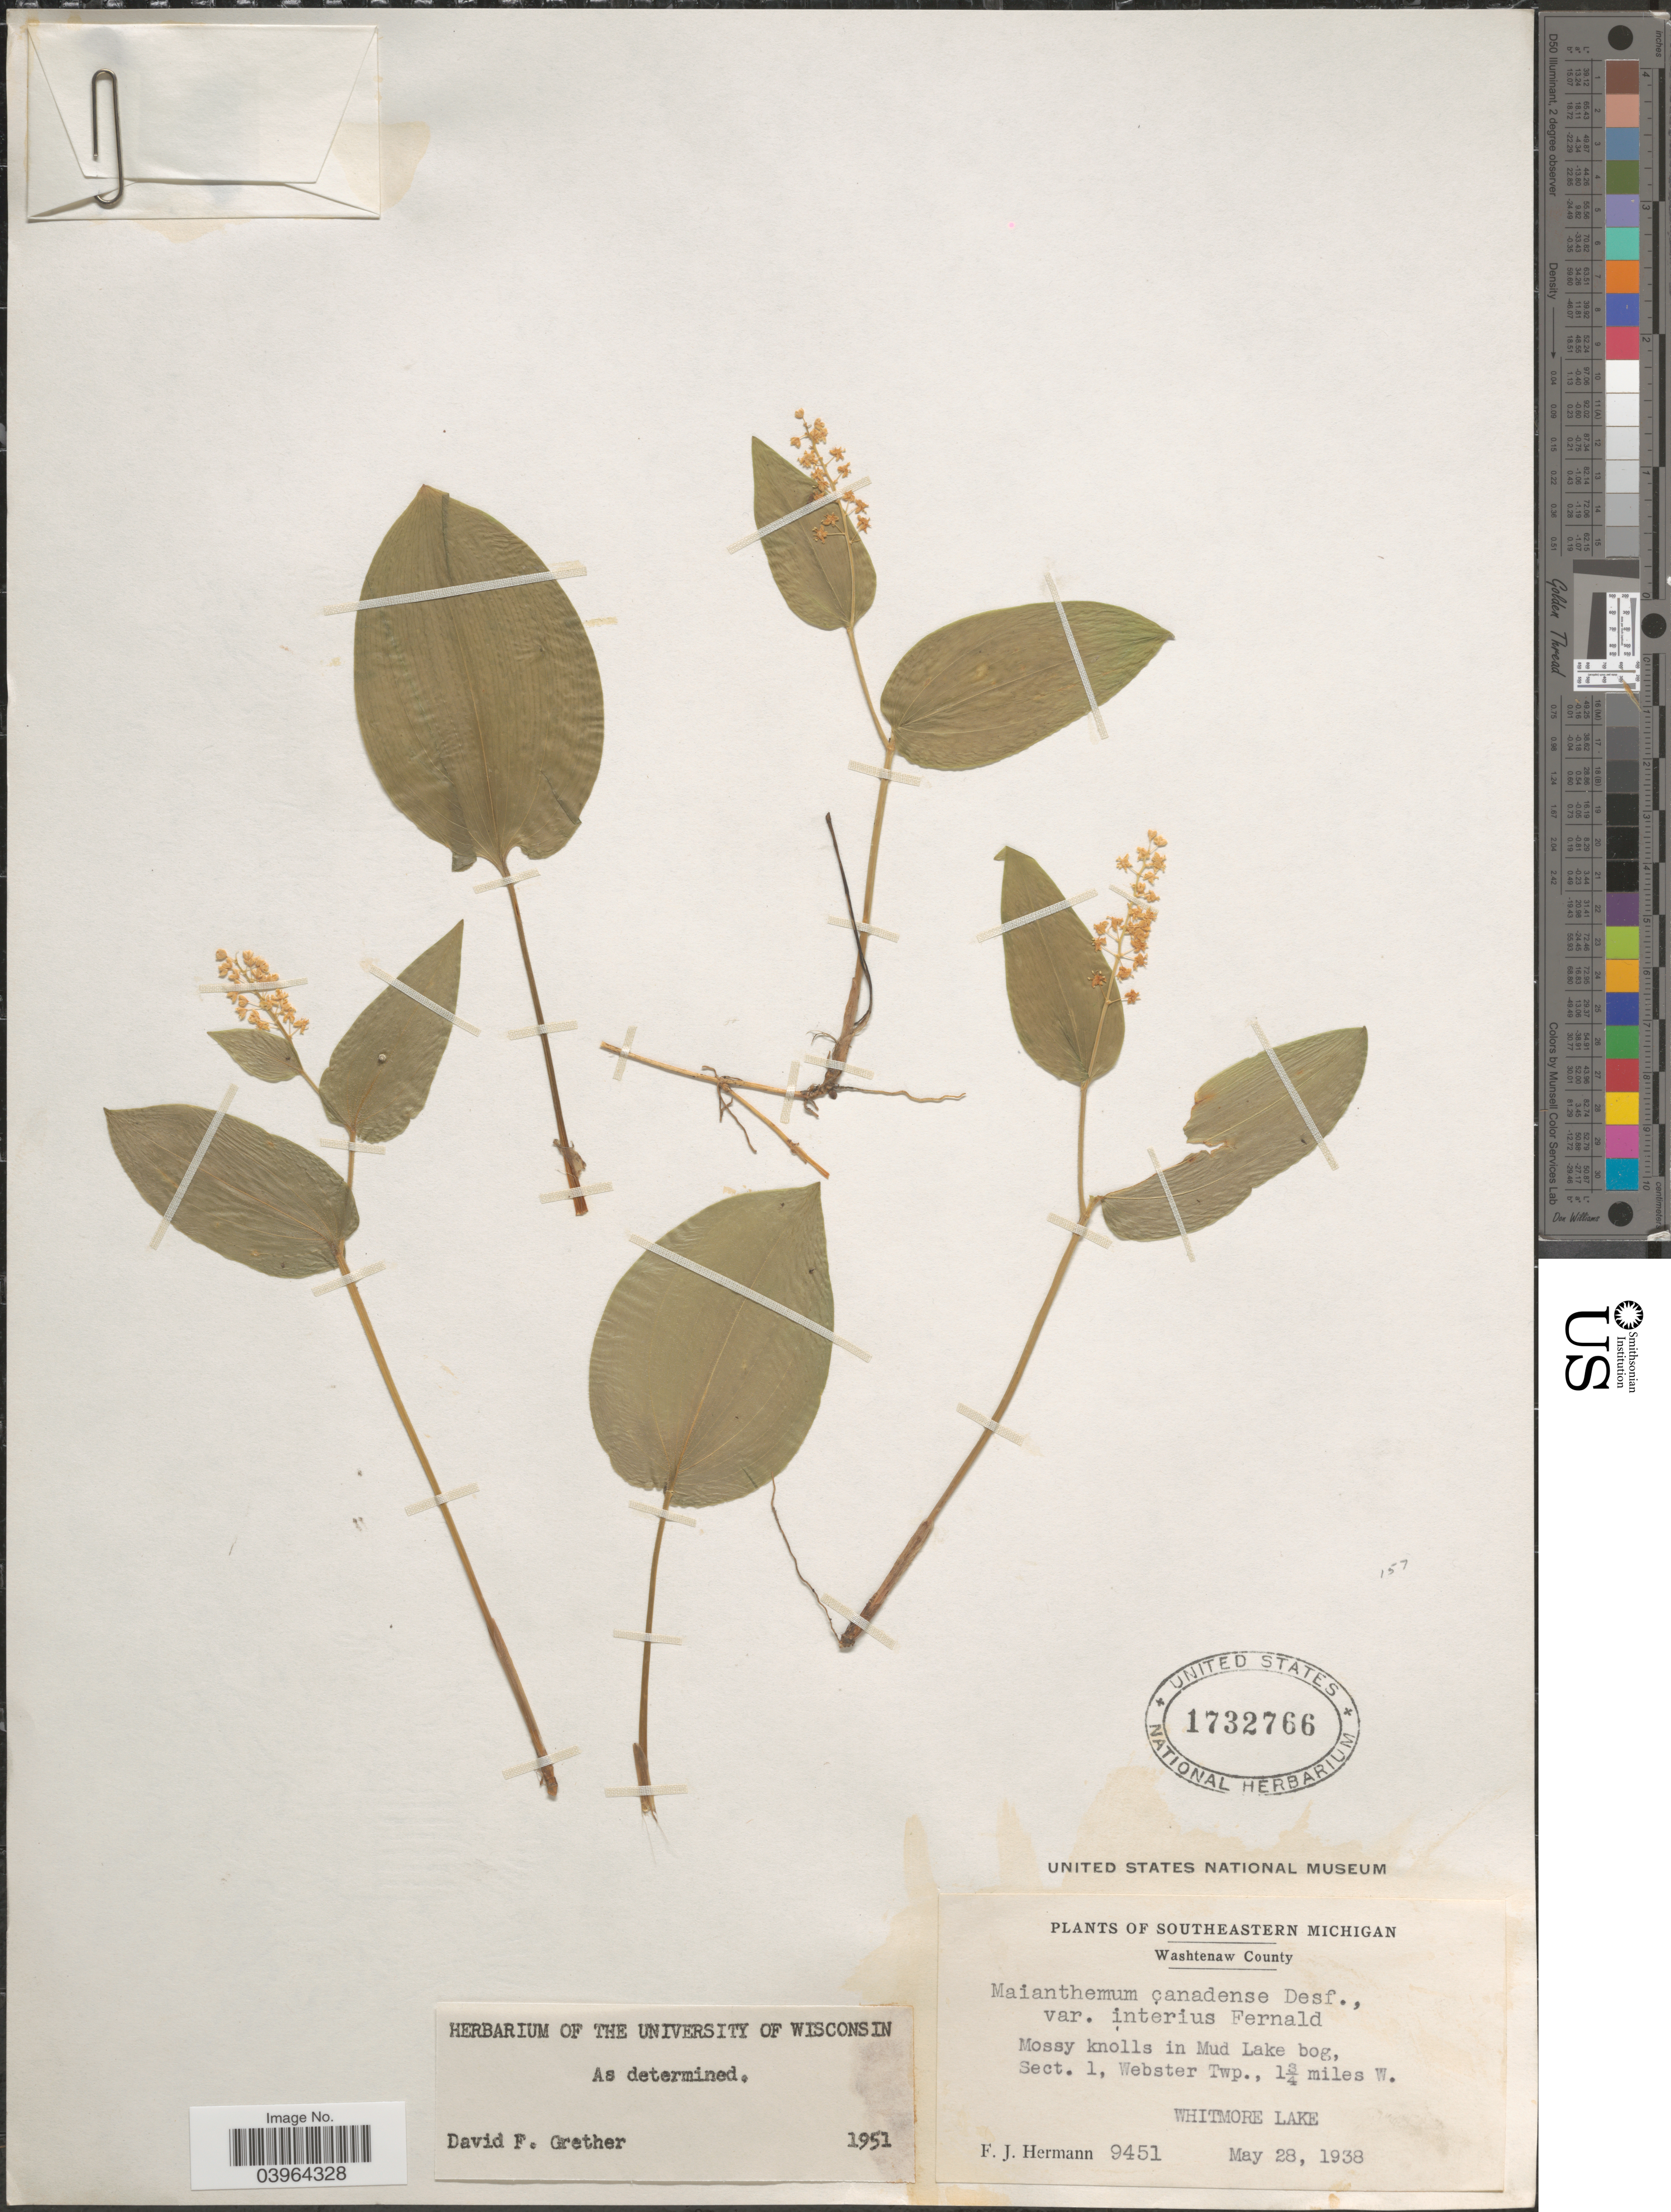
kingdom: Plantae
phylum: Tracheophyta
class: Liliopsida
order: Asparagales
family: Asparagaceae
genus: Maianthemum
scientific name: Maianthemum canadense var. interius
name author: Fernald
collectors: F. J. Hermann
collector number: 9451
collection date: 1938-05-28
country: United States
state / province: Michigan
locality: Southeastern Michigan. Washtenaw County. Mossy knolls in Mud Lake bog, Sect. 1, Webster Twp., 1¾ miels W. Whitmore Lake.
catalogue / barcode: US 1732766